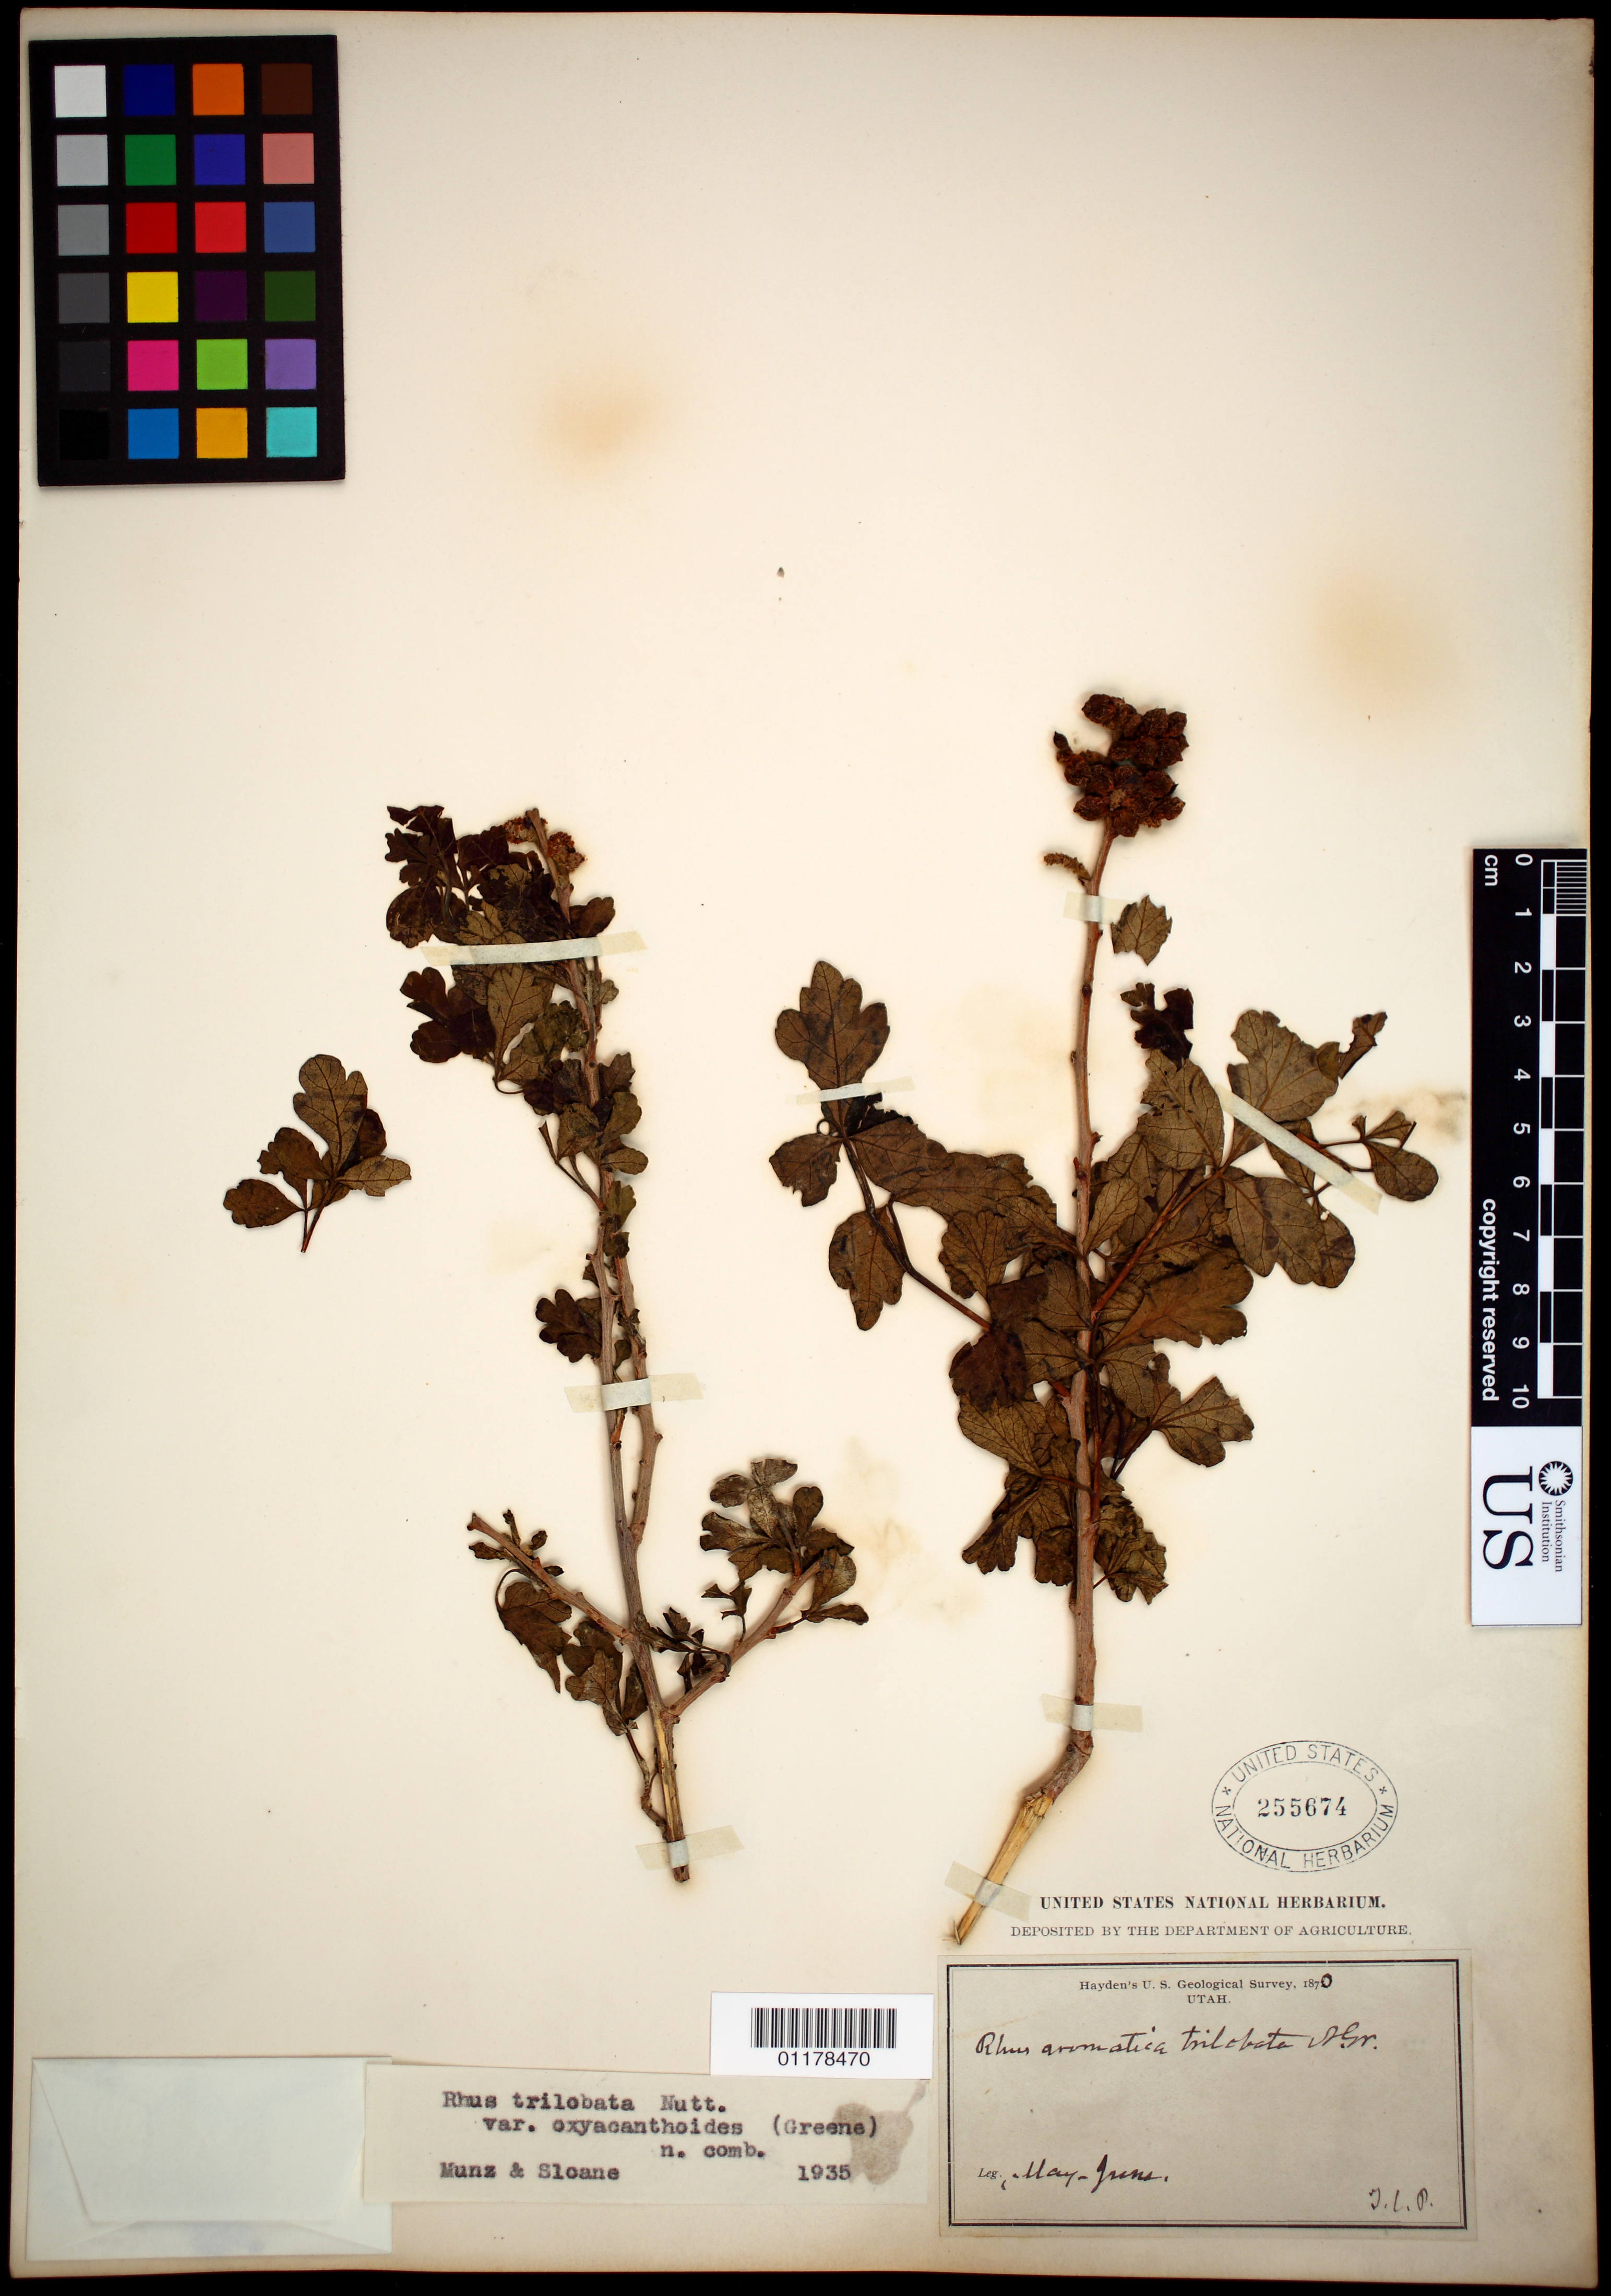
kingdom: Plantae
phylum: Tracheophyta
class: Magnoliopsida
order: Sapindales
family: Anacardiaceae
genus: Rhus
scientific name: Rhus trilobata var oxyacanthoides (Greene) Munz & Sloana ined.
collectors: -- Hayden & T. C. Porter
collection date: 1870-05/1870-06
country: United States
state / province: Utah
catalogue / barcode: US 255674